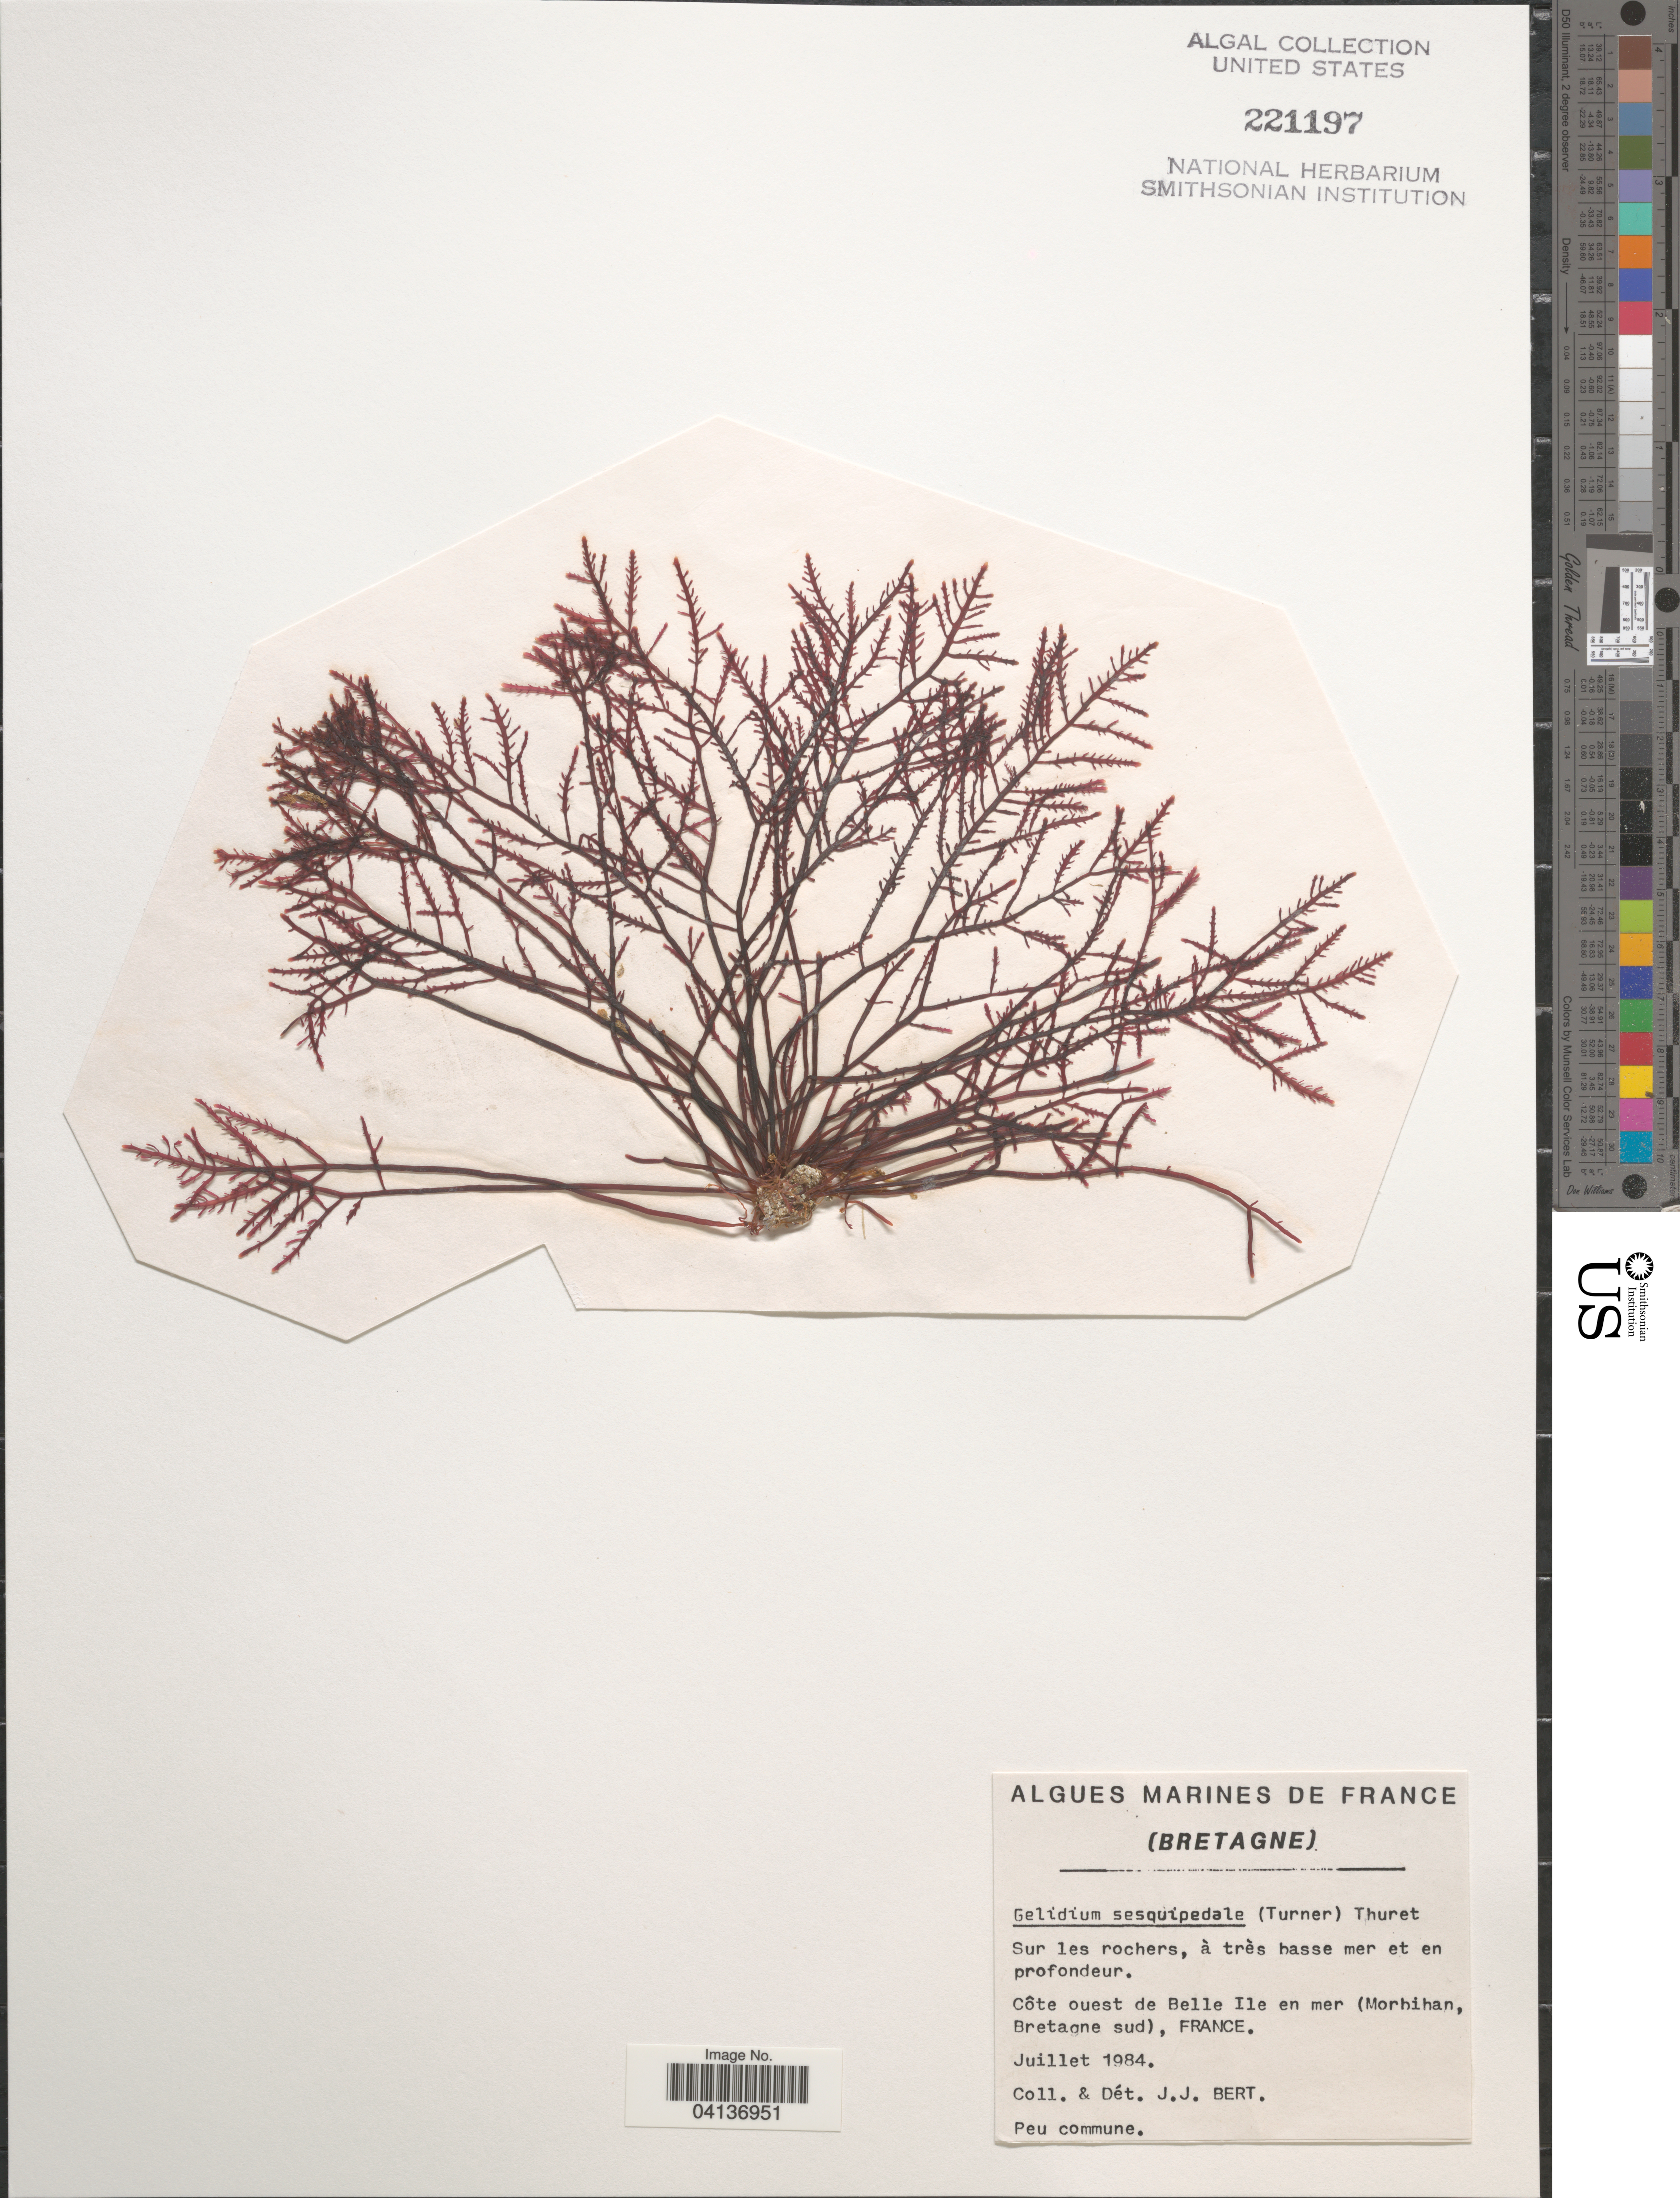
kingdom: Plantae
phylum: Rhodophyta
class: Florideophyceae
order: Gelidiales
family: Gelidiaceae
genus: Gelidium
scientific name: Gelidium corneum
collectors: J. Bert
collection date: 1984-07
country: France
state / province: Bretagne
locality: Côte ouest de Belle Ile en mer (Morbihan, Bretagne sud).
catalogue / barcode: US 221197